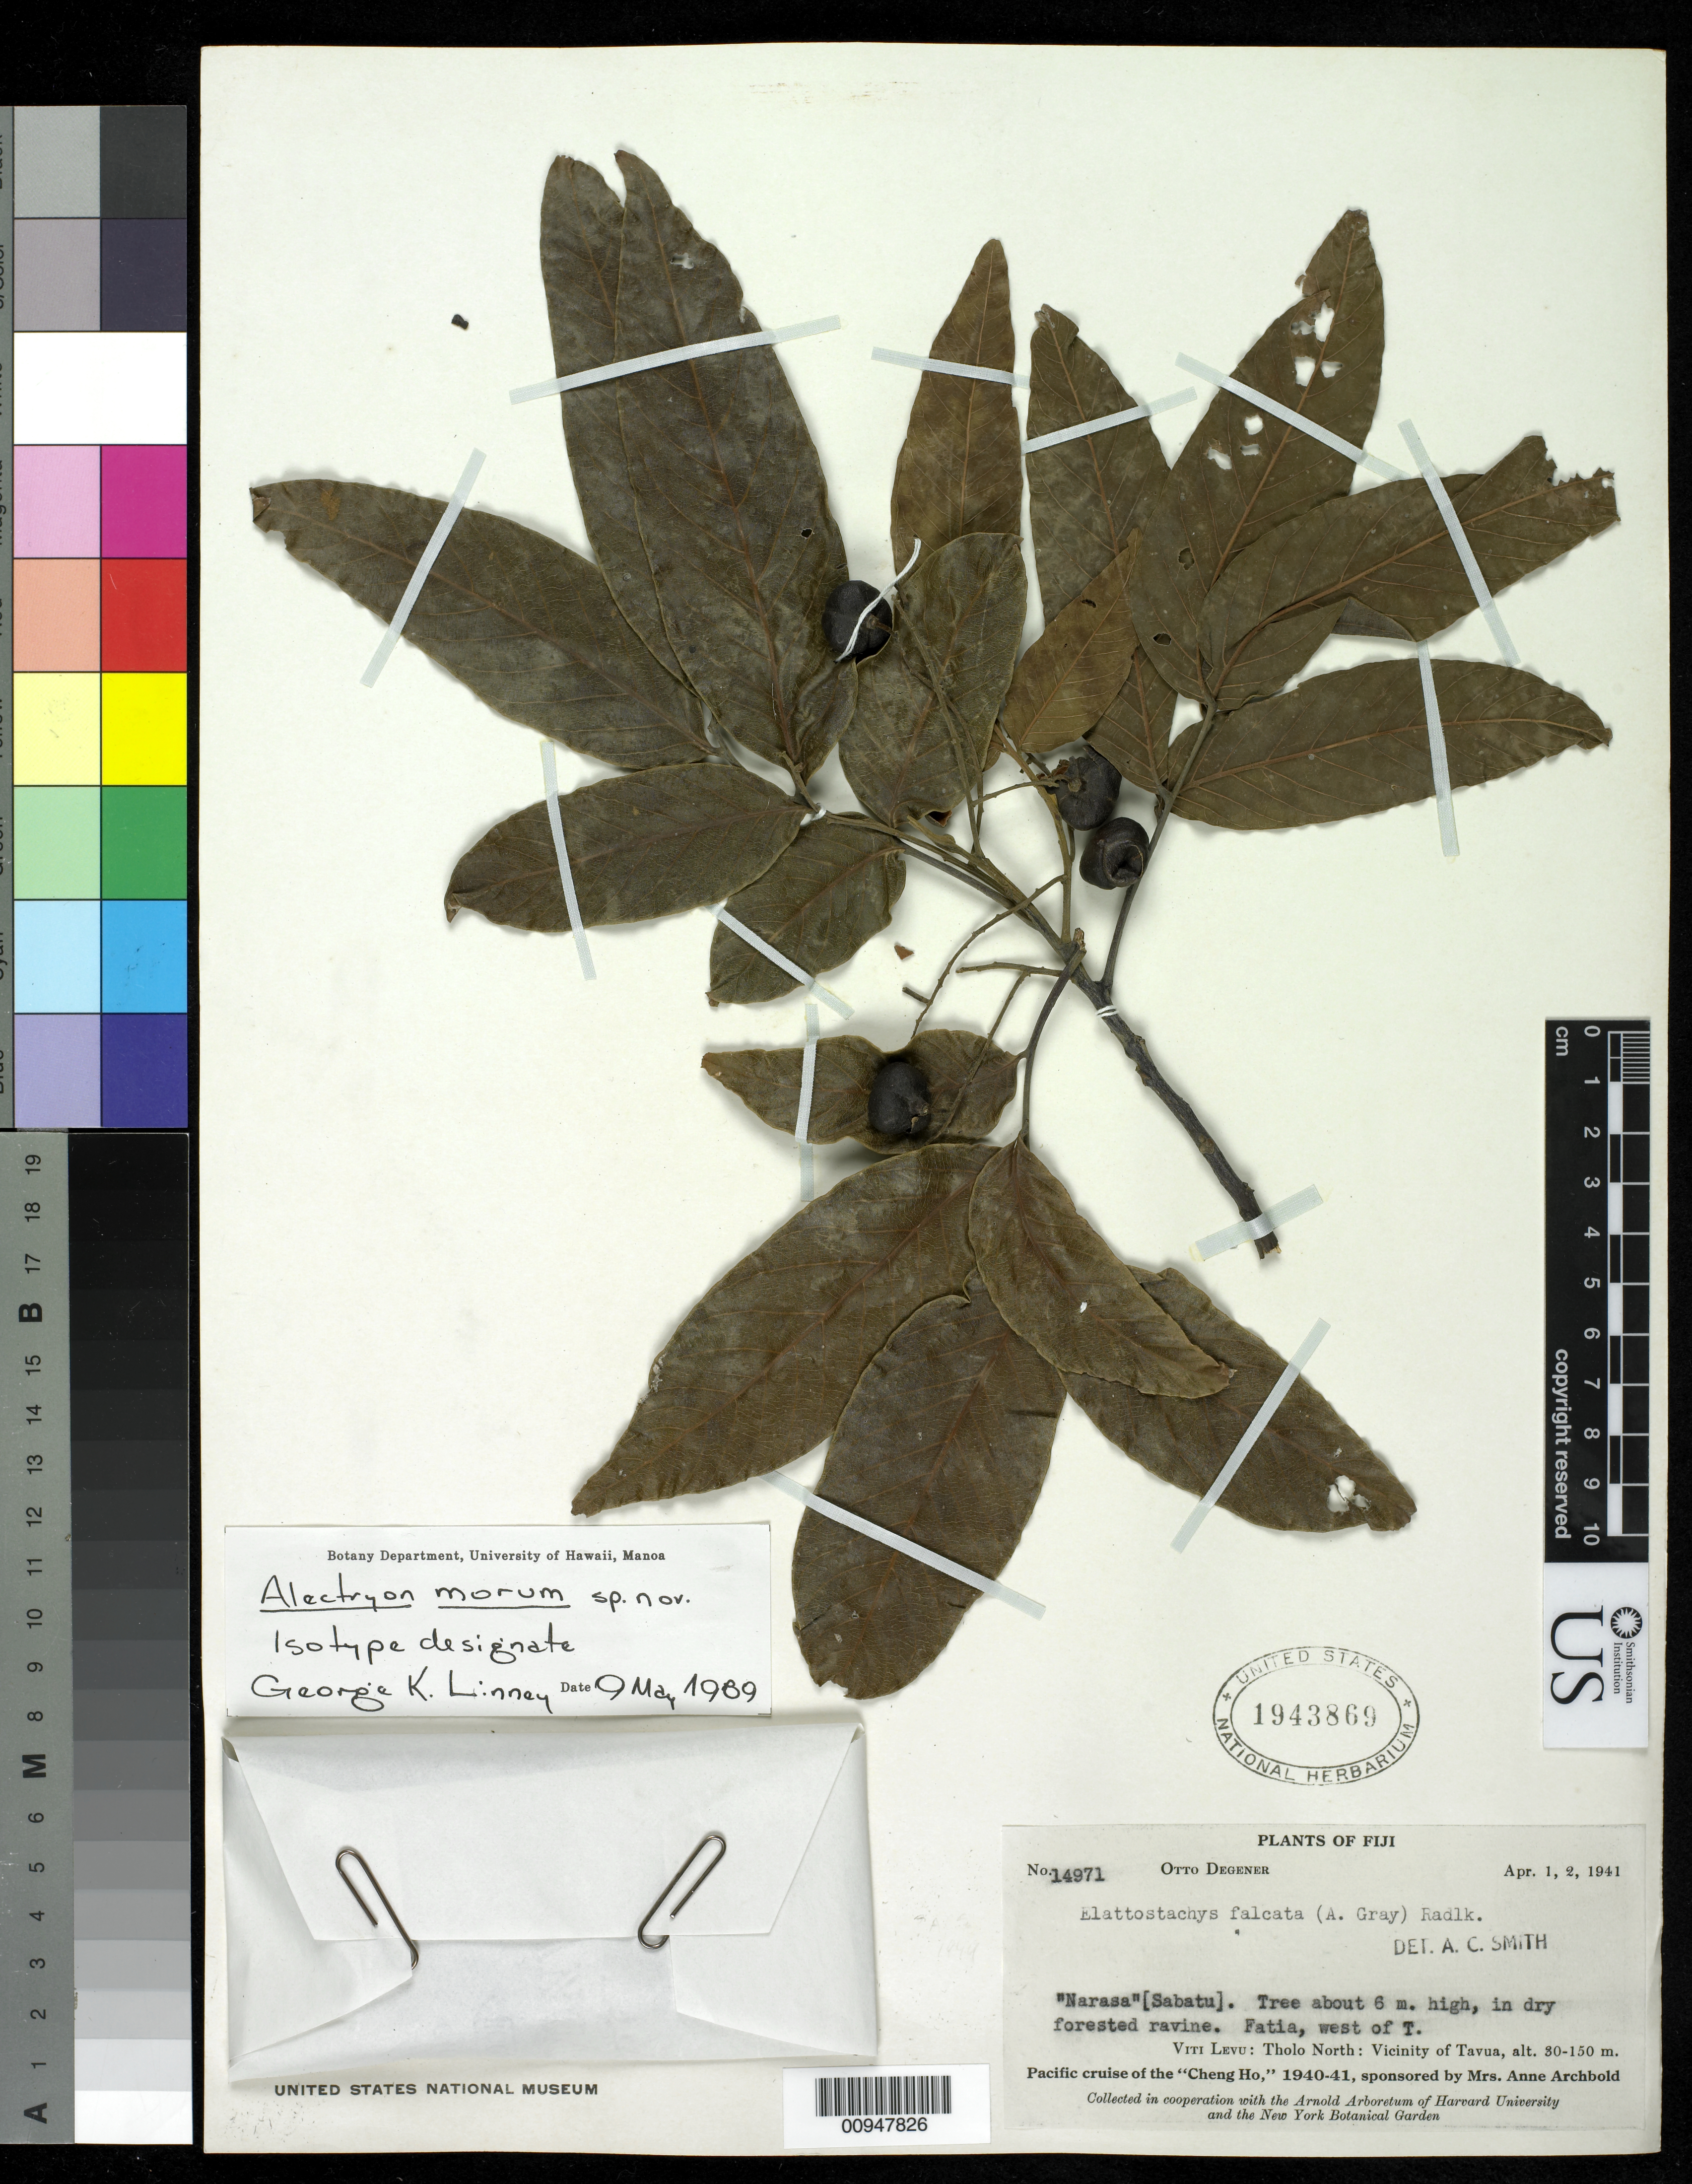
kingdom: Plantae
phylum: Tracheophyta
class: Magnoliopsida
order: Sapindales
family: Sapindaceae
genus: Alectryon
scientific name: Alectryon morum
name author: G. Linney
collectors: O. Degener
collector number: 14971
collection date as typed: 01 Apr 1941 to 02 Apr 1941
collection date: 1941-04-01/1941-04-02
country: Fiji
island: Viti Levu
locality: Fatia, W of T. Tholo N, vicinity of Tavua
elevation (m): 30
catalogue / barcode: US 1943869